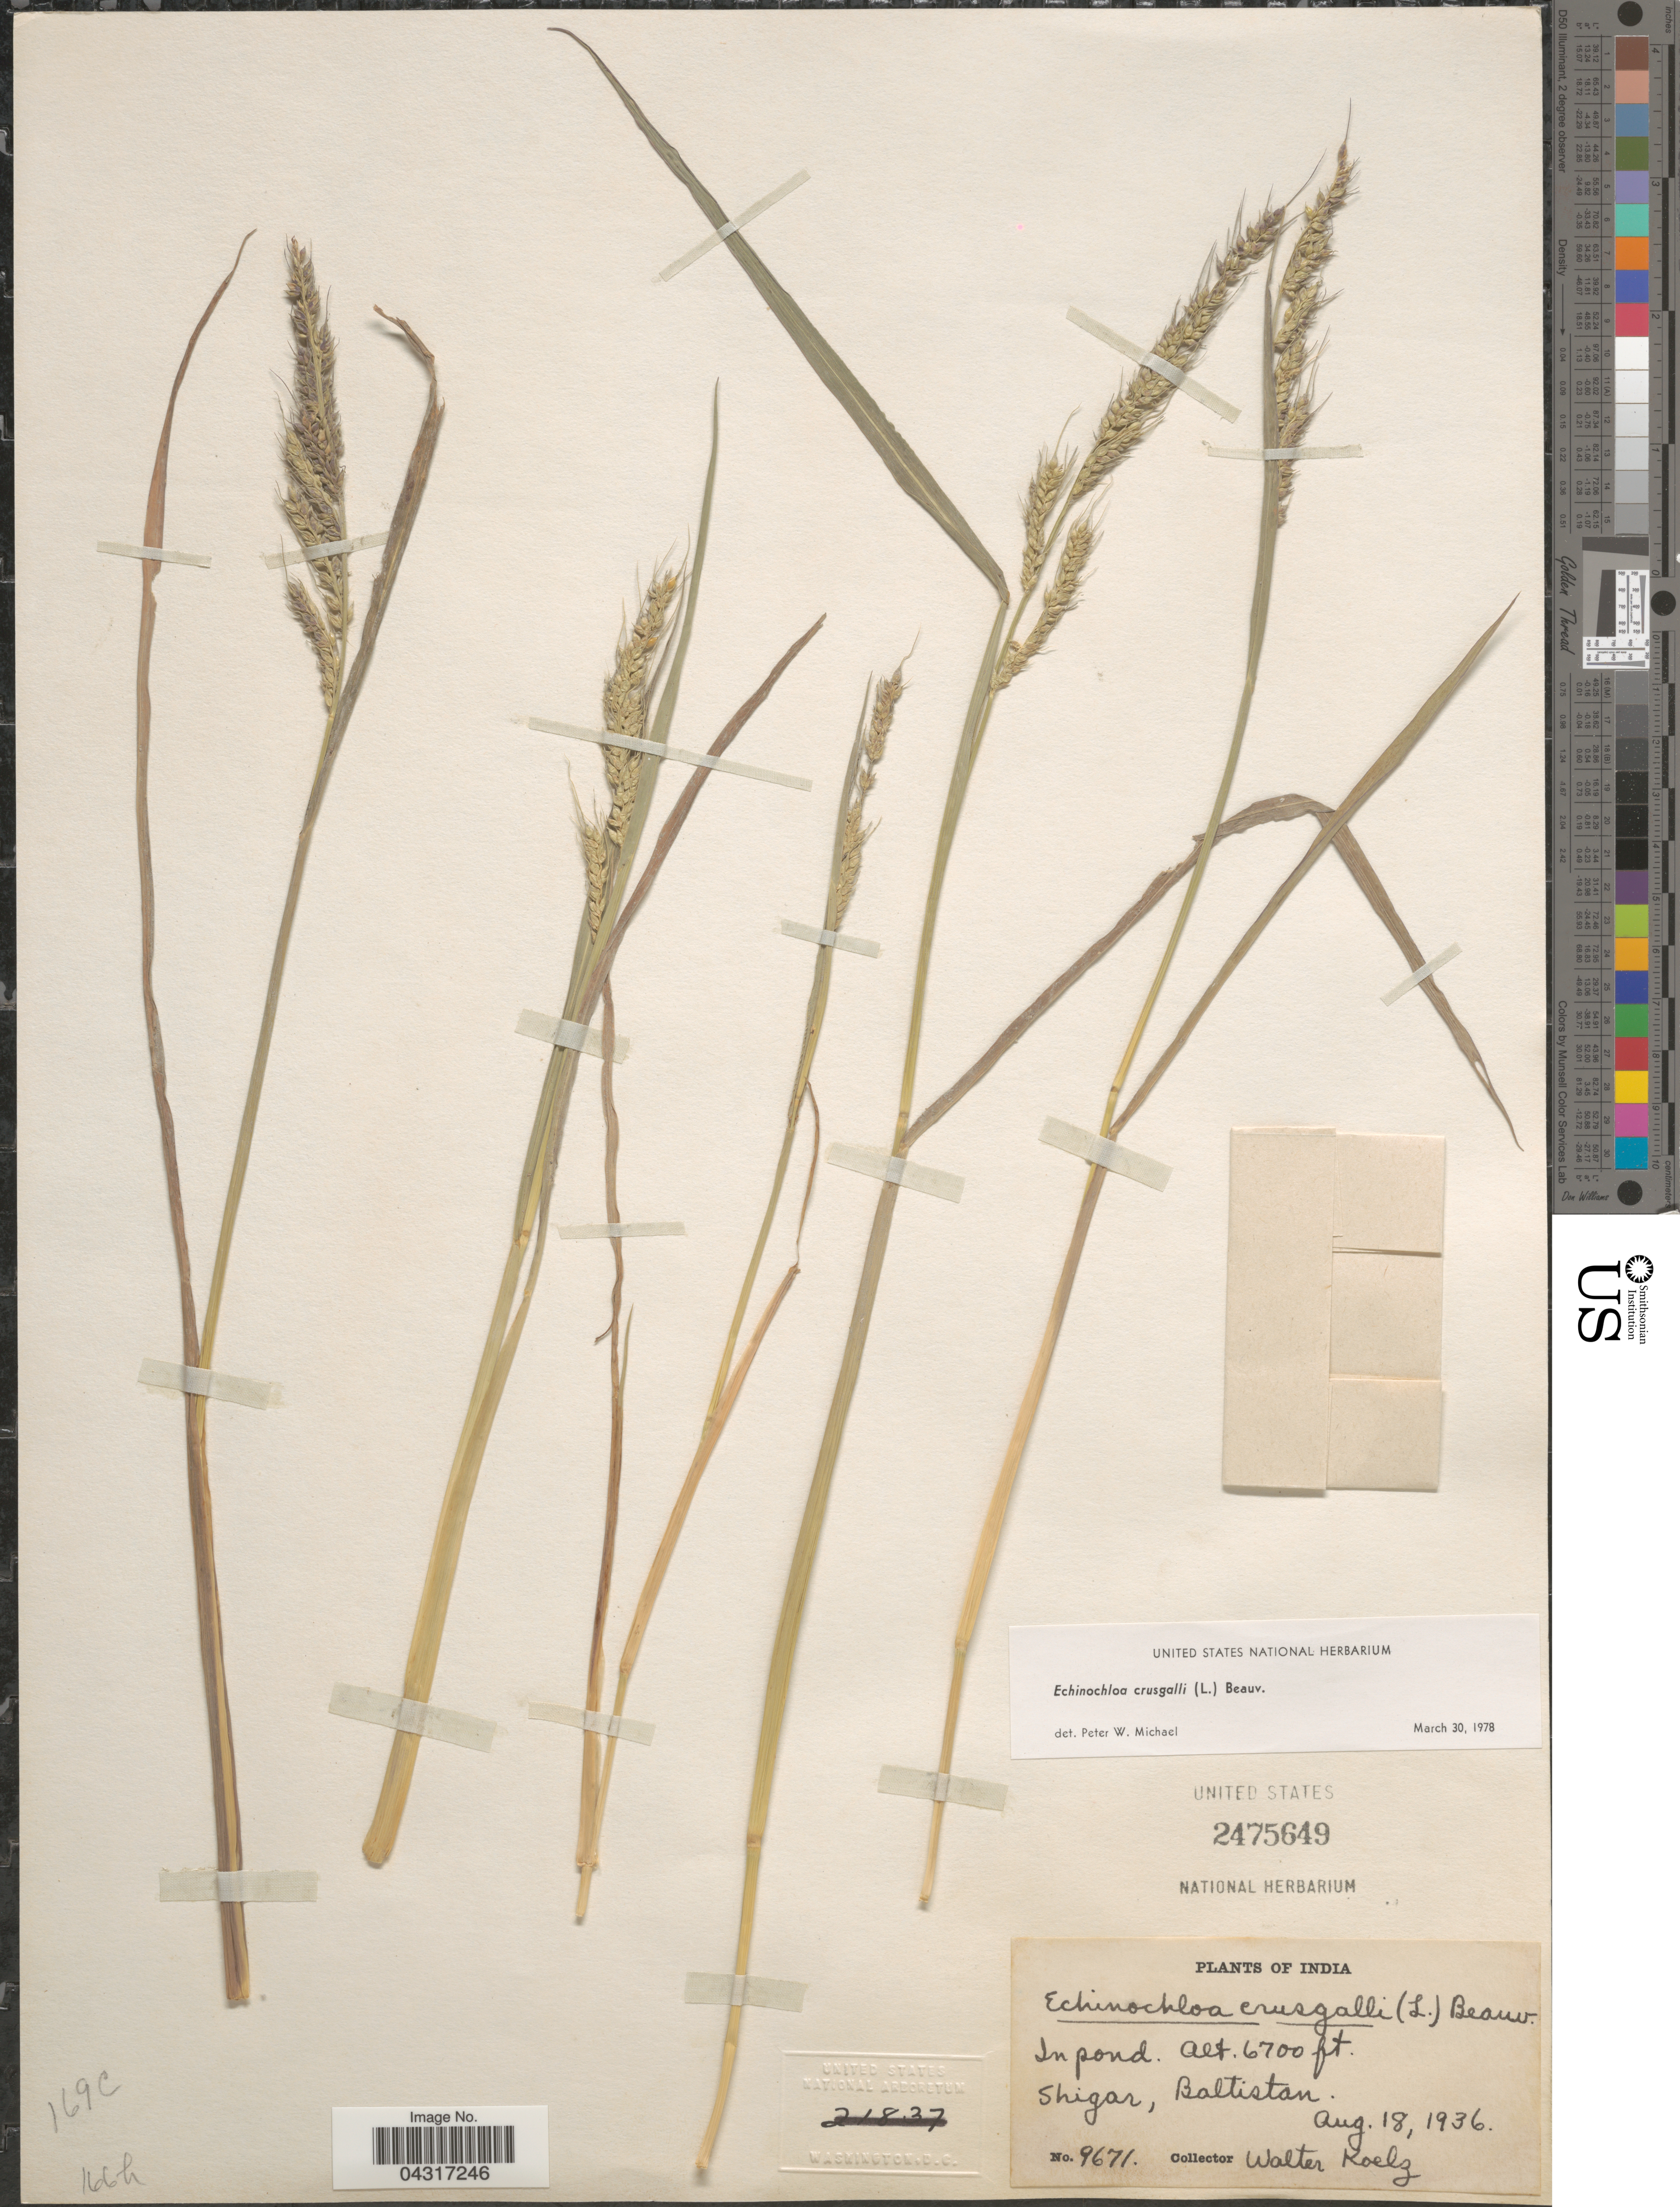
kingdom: Plantae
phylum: Tracheophyta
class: Liliopsida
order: Poales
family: Poaceae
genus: Echinochloa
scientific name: Echinochloa crus-galli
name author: (L.) P. Beauv.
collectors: W. N. Koelz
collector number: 9671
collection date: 1936-08-18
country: Pakistan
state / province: Gilgit-Baltistan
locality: In pond. Shigar, Baltistan.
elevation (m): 2042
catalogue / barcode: US 2475649